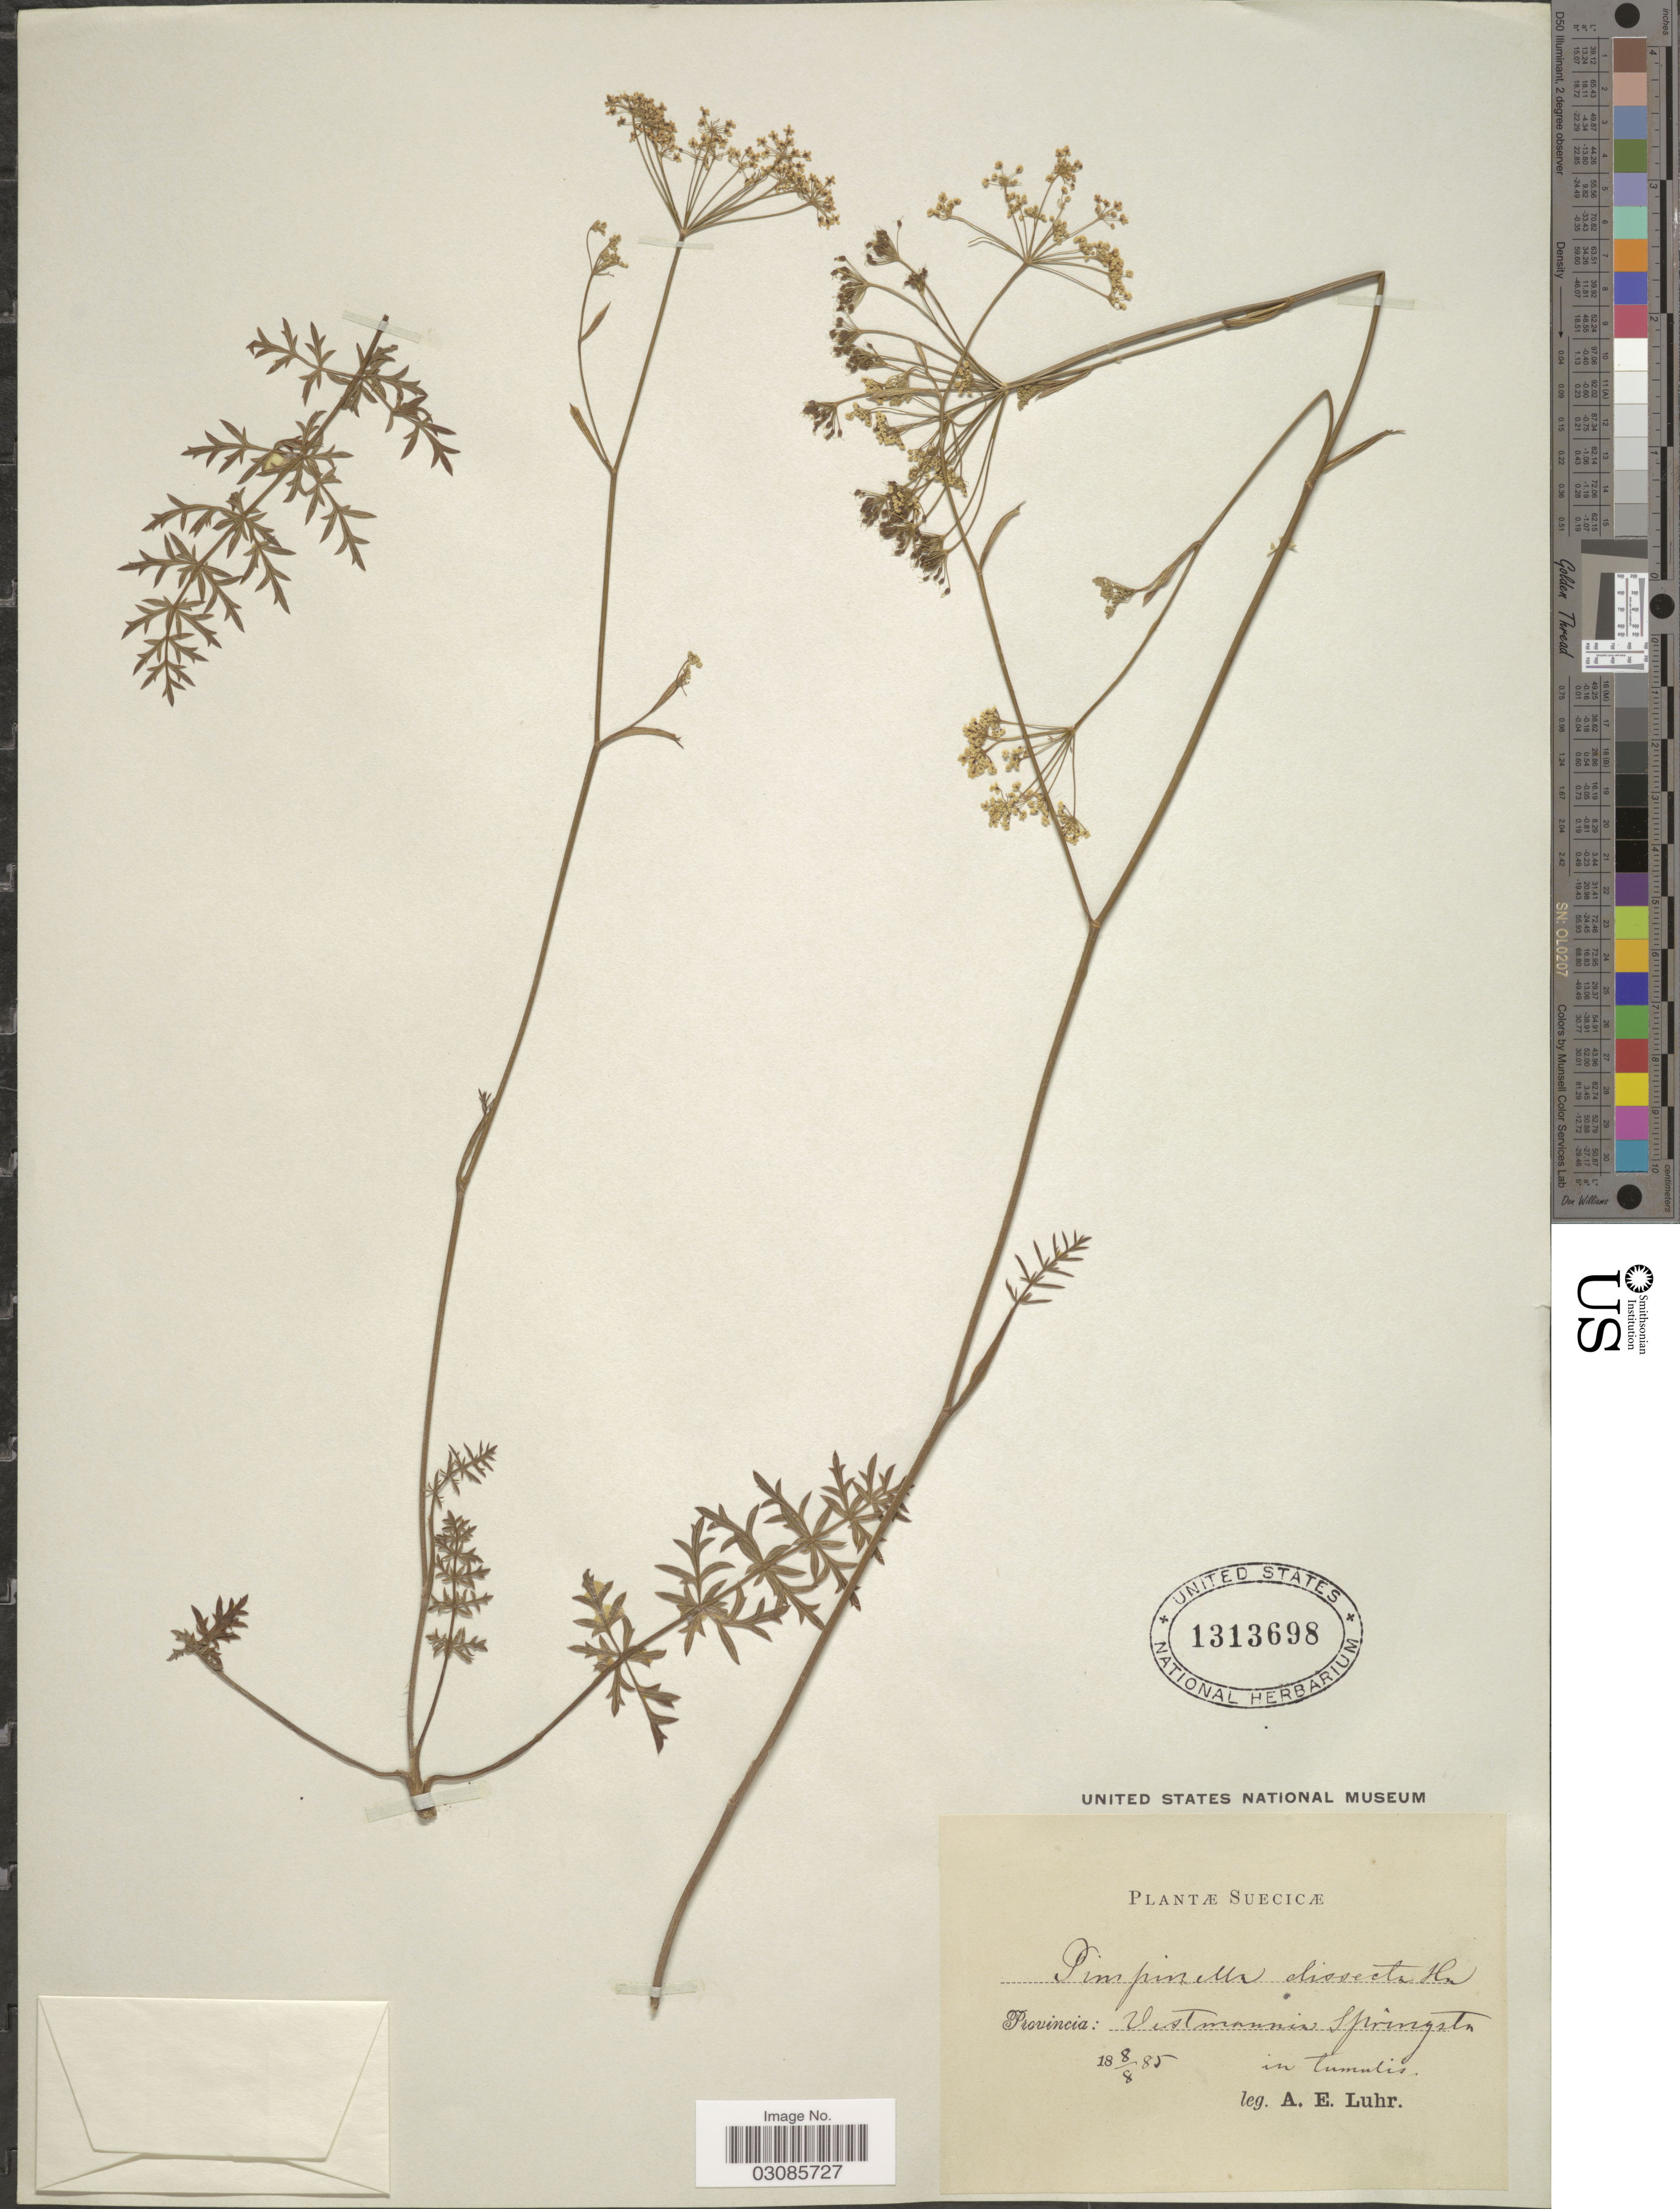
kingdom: Plantae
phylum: Tracheophyta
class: Magnoliopsida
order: Apiales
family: Apiaceae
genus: Pimpinella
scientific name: Pimpinella dissecta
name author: Retz.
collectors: A. Luhr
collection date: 1885-08-08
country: Sweden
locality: Suecicae. Provincia: Vestmannia, Springsta in tumulis.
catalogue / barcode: US 1313698